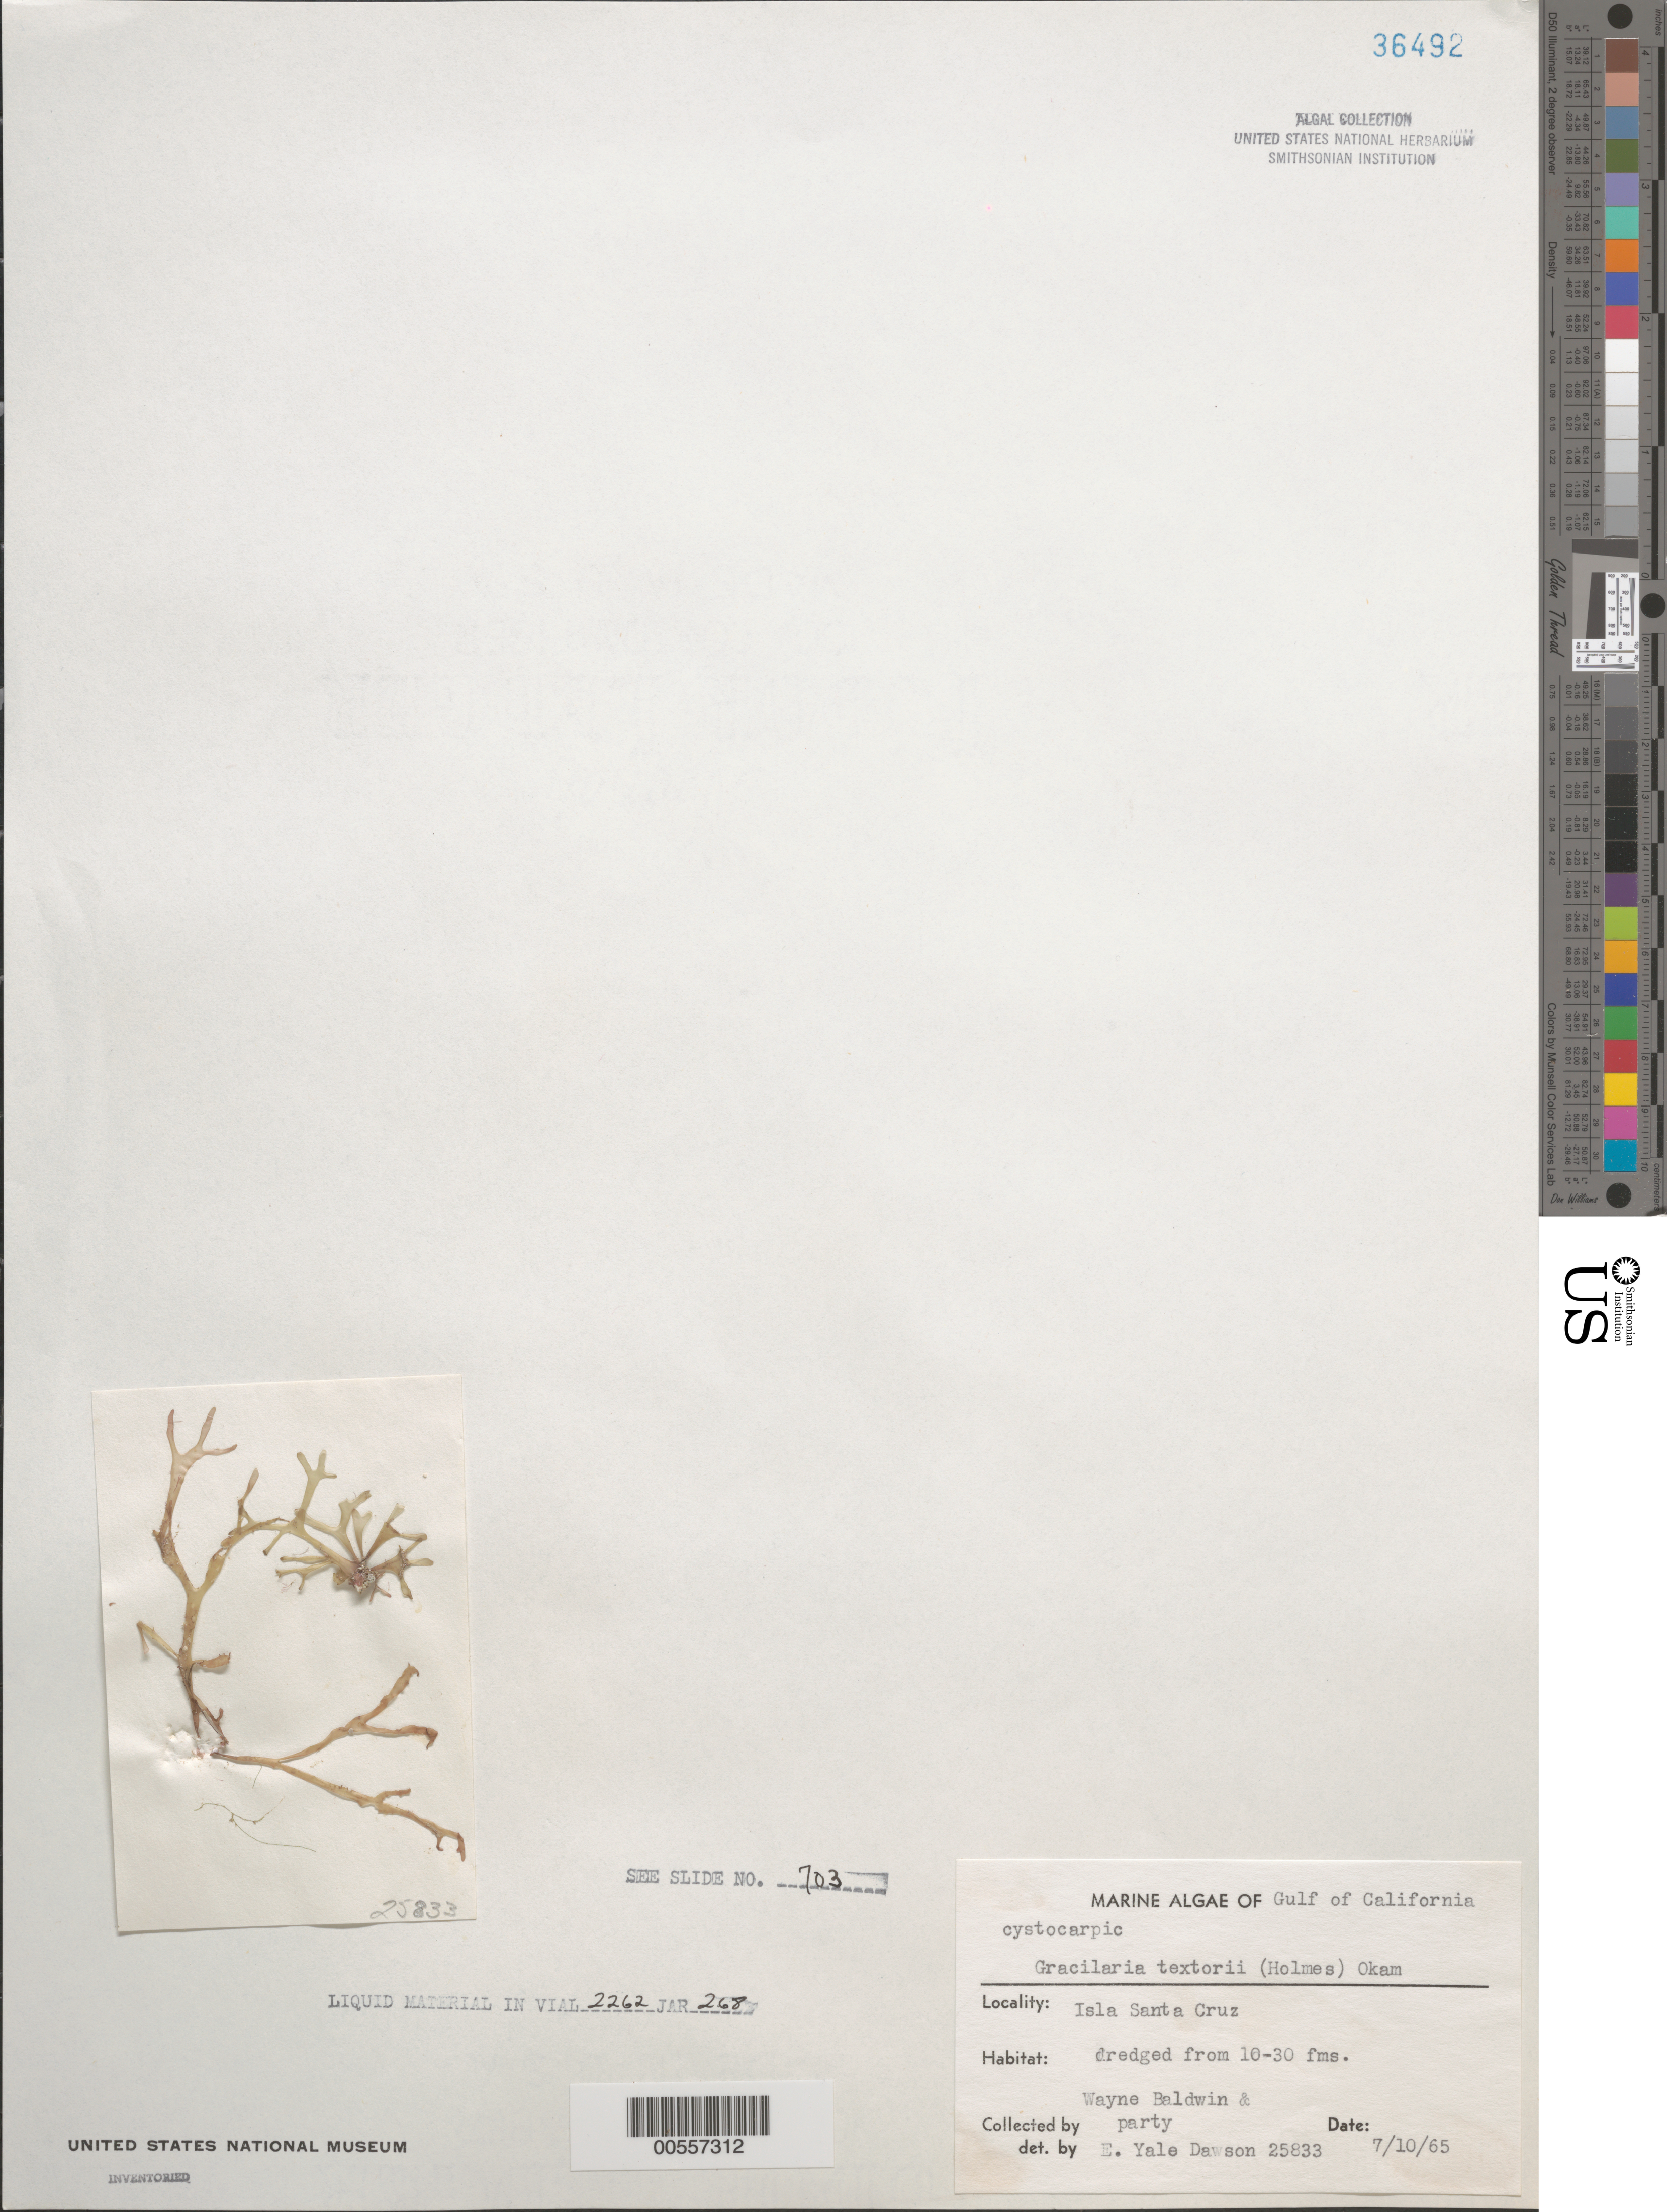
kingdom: Plantae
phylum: Rhodophyta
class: Florideophyceae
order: Gracilariales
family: Gracilariaceae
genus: Gracilaria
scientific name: Gracilaria textorii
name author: (Suringar) De Toni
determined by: Dawson, E. Y.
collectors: W. Baldwin & et al.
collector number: EYD 25833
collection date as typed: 10 Jul 1965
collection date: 1965-07-10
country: Mexico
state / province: Baja California Sur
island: Isla Santa Cruz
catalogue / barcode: US 36492